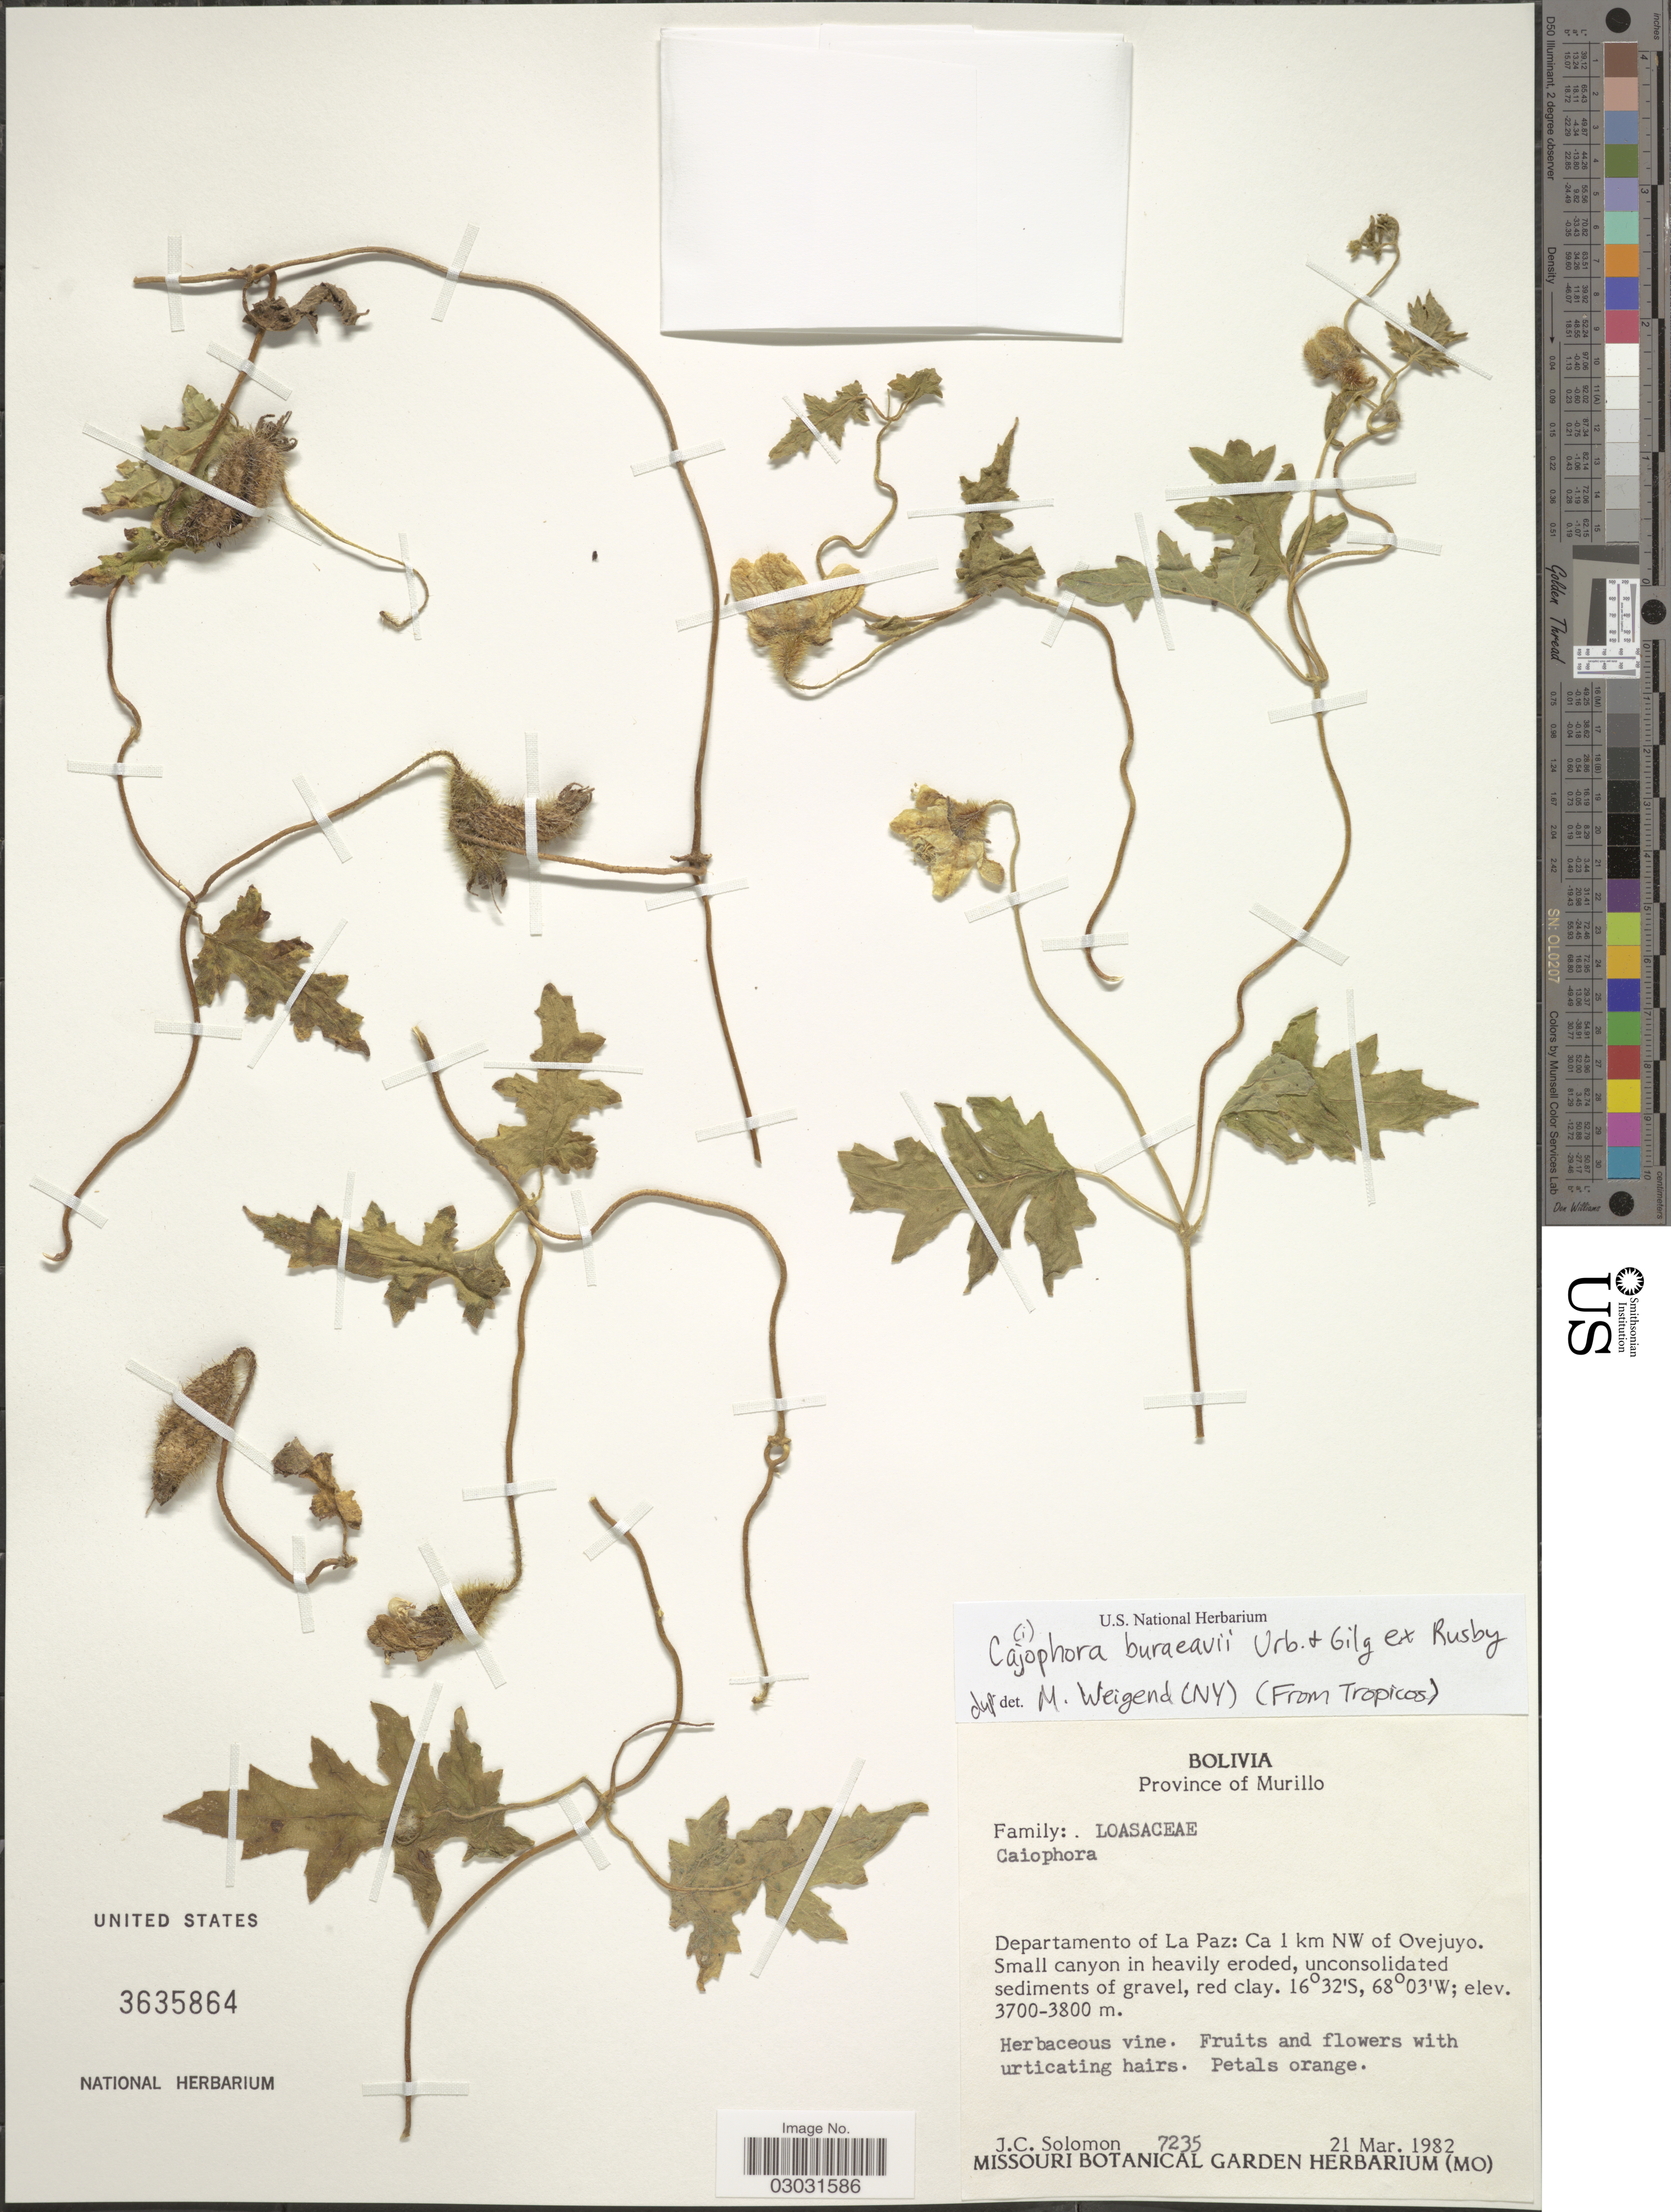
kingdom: Plantae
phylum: Tracheophyta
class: Magnoliopsida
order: Cornales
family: Loasaceae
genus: Caiophora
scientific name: Caiophora buraeavii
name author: Urb. & Gilg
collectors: J. C. Solomon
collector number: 7235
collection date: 1982-03-21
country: Bolivia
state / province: La Paz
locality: Province of Murillo. Departamento of La Paz: Ca 1 km NW of Ovejuyo.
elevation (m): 3700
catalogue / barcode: US 3635864